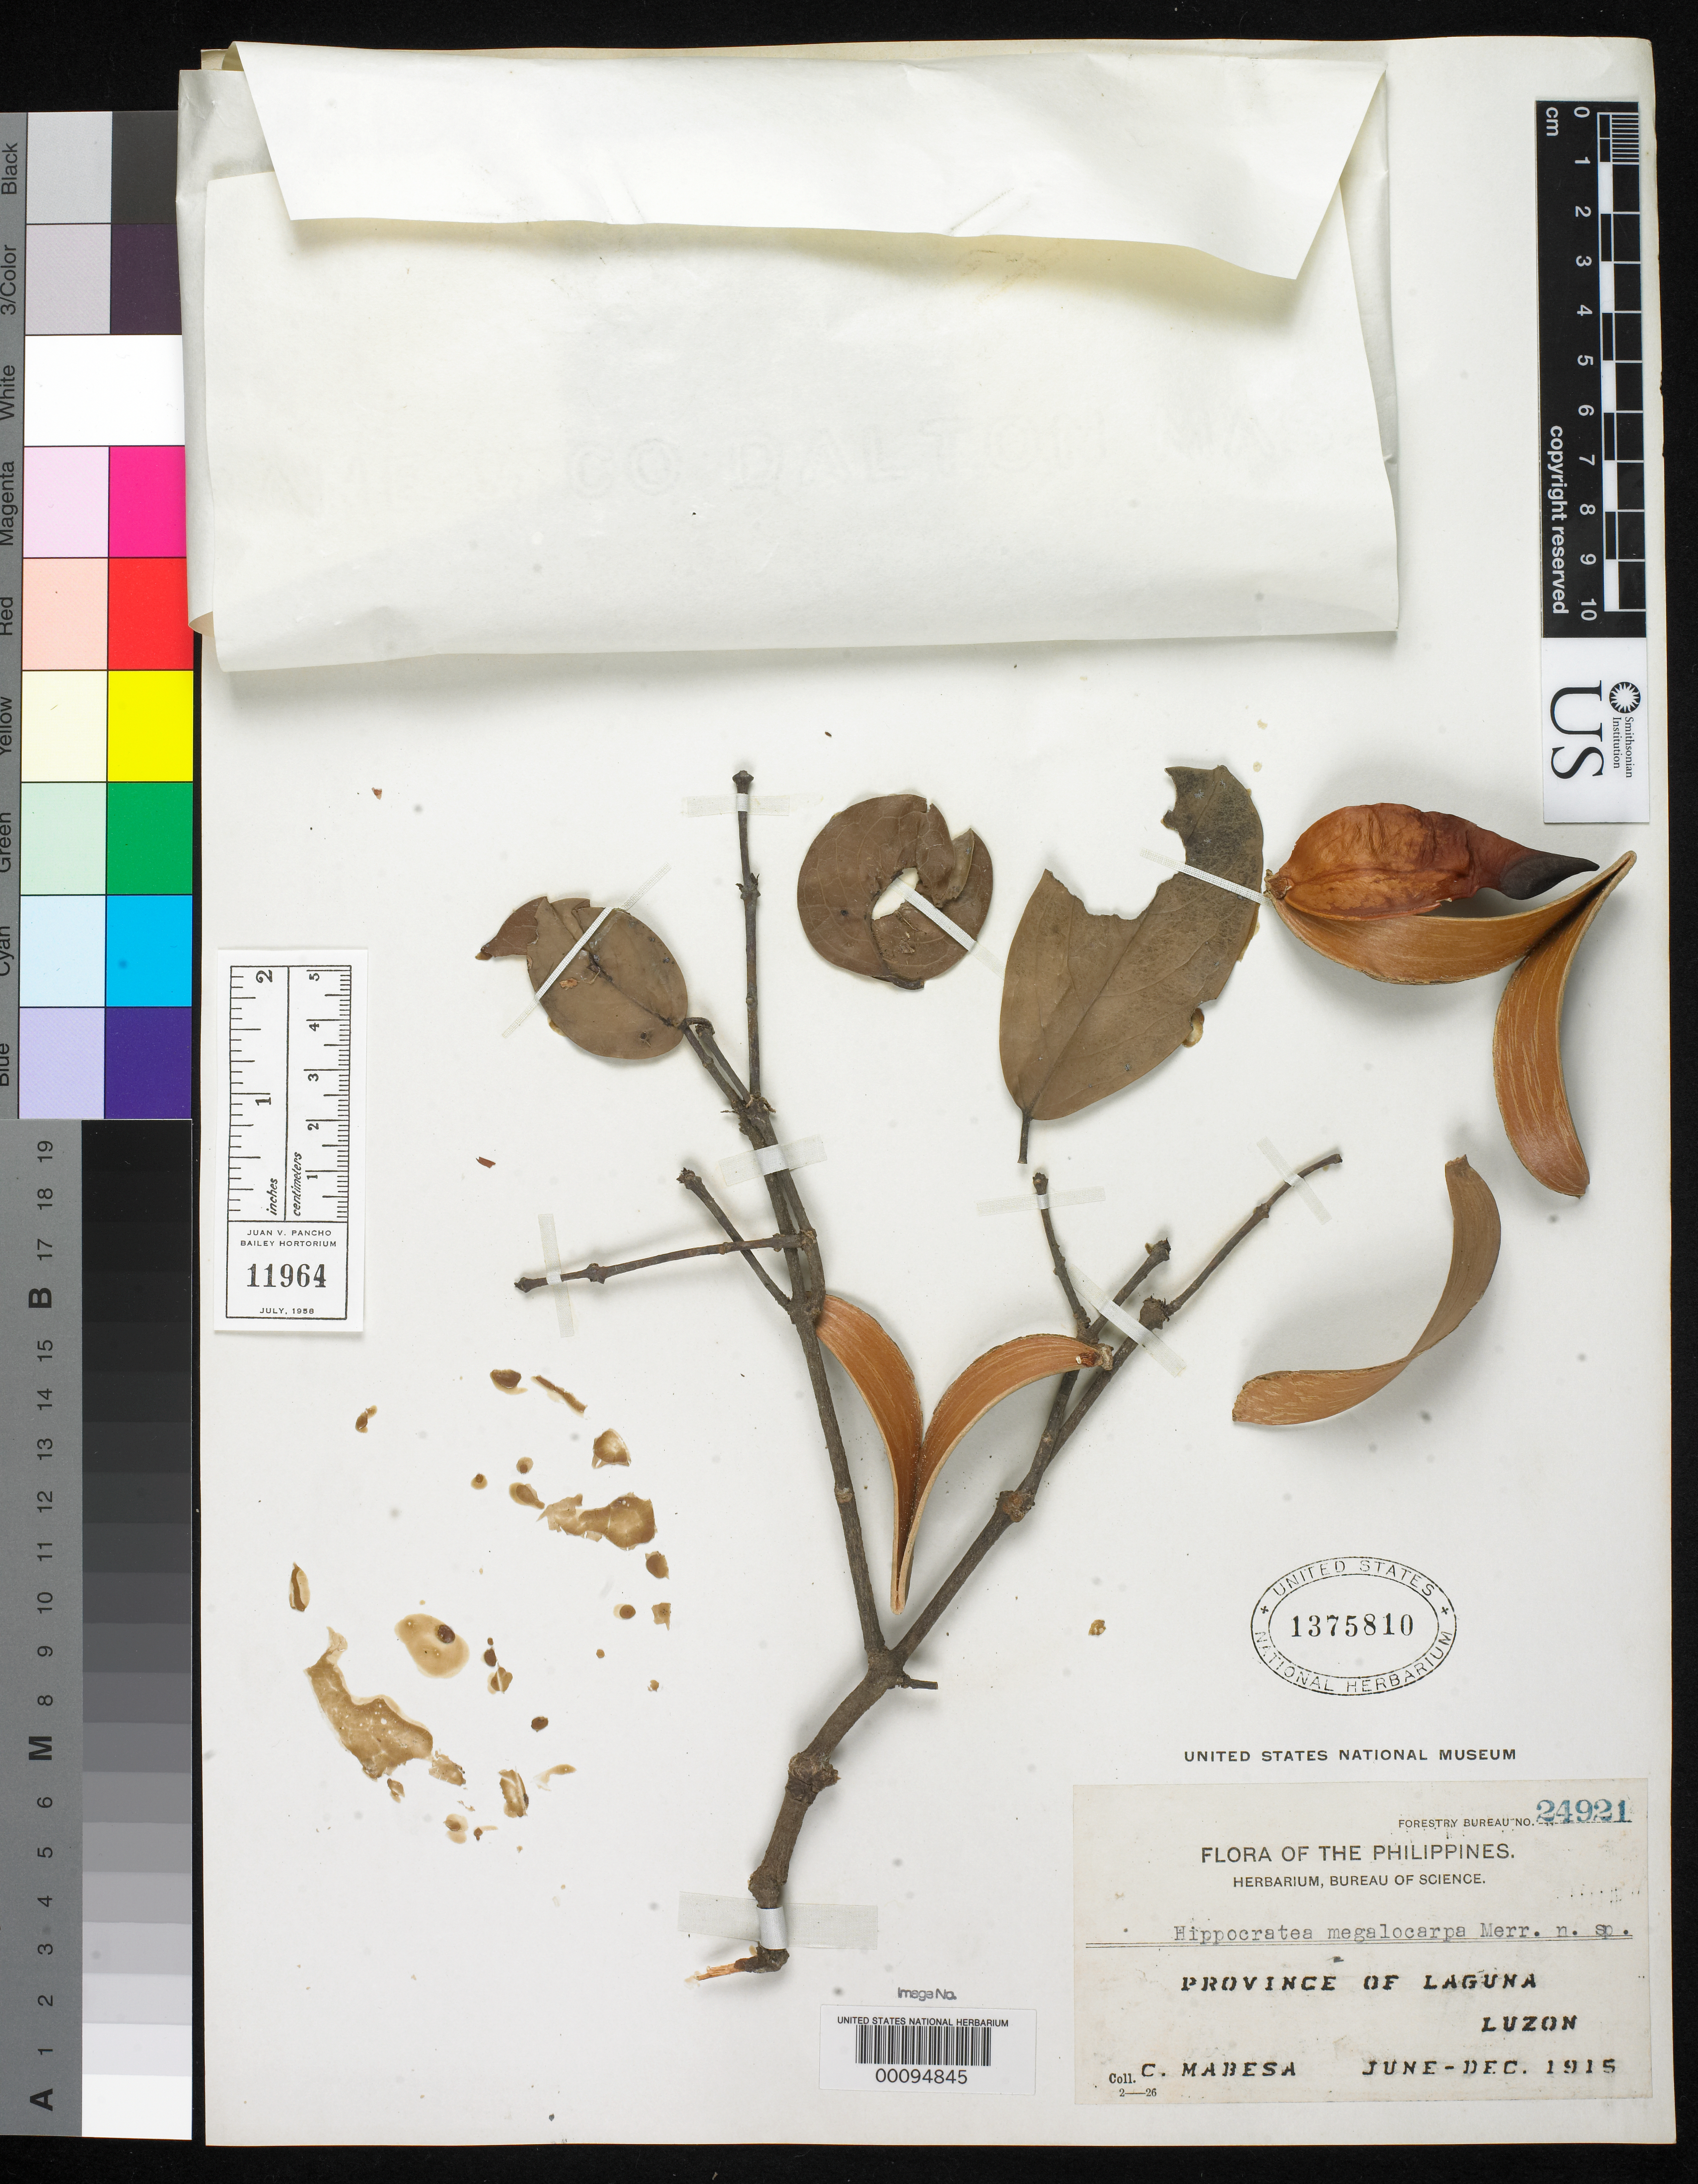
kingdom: Plantae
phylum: Tracheophyta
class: Magnoliopsida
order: Celastrales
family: Celastraceae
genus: Hippocratea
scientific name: Hippocratea megalocarpa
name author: Merr.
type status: Isotype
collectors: C. Mabesa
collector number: Bur. Sci. 24921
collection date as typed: Dec 1915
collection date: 1915-12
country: Philippines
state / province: Calabarzon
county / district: Laguna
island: Luzon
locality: Mt. Maquiling.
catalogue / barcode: US 1375810